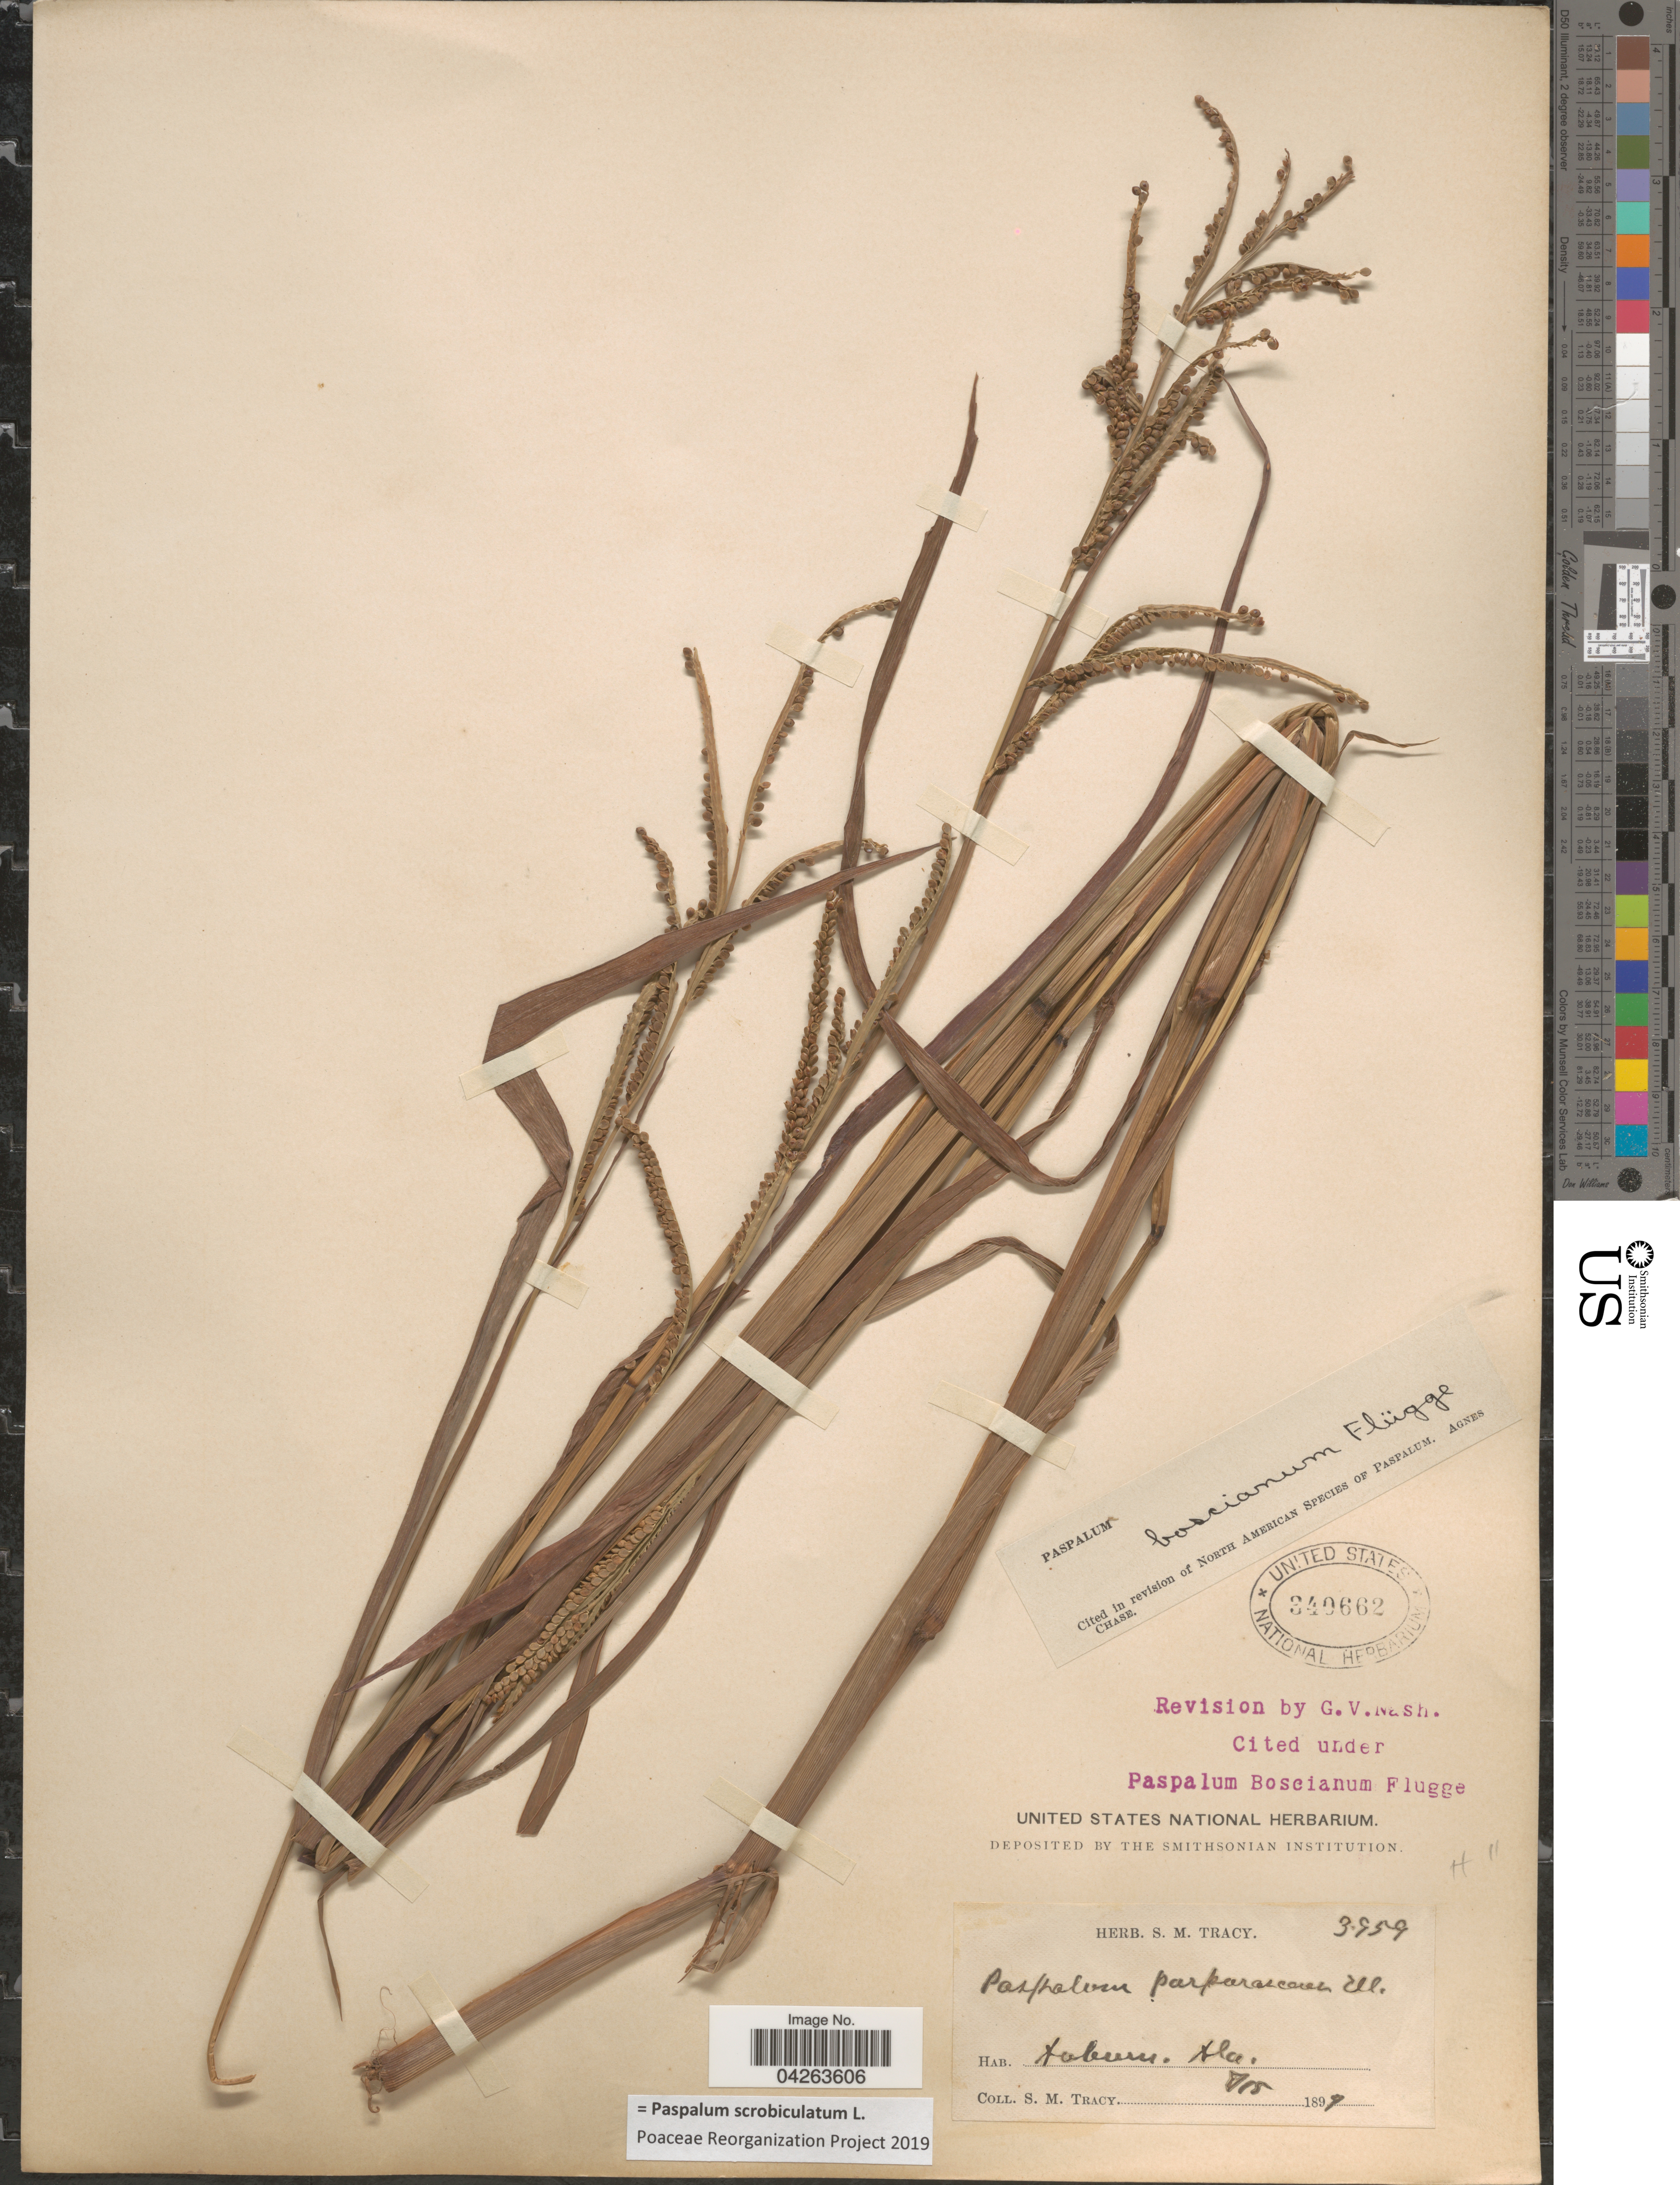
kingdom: Plantae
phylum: Tracheophyta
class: Liliopsida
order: Poales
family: Poaceae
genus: Paspalum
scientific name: Paspalum scrobiculatum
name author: L.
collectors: S. M. Tracy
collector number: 3959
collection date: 1899-08-15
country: United States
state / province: Alabama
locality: Auburn.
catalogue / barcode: US 340662